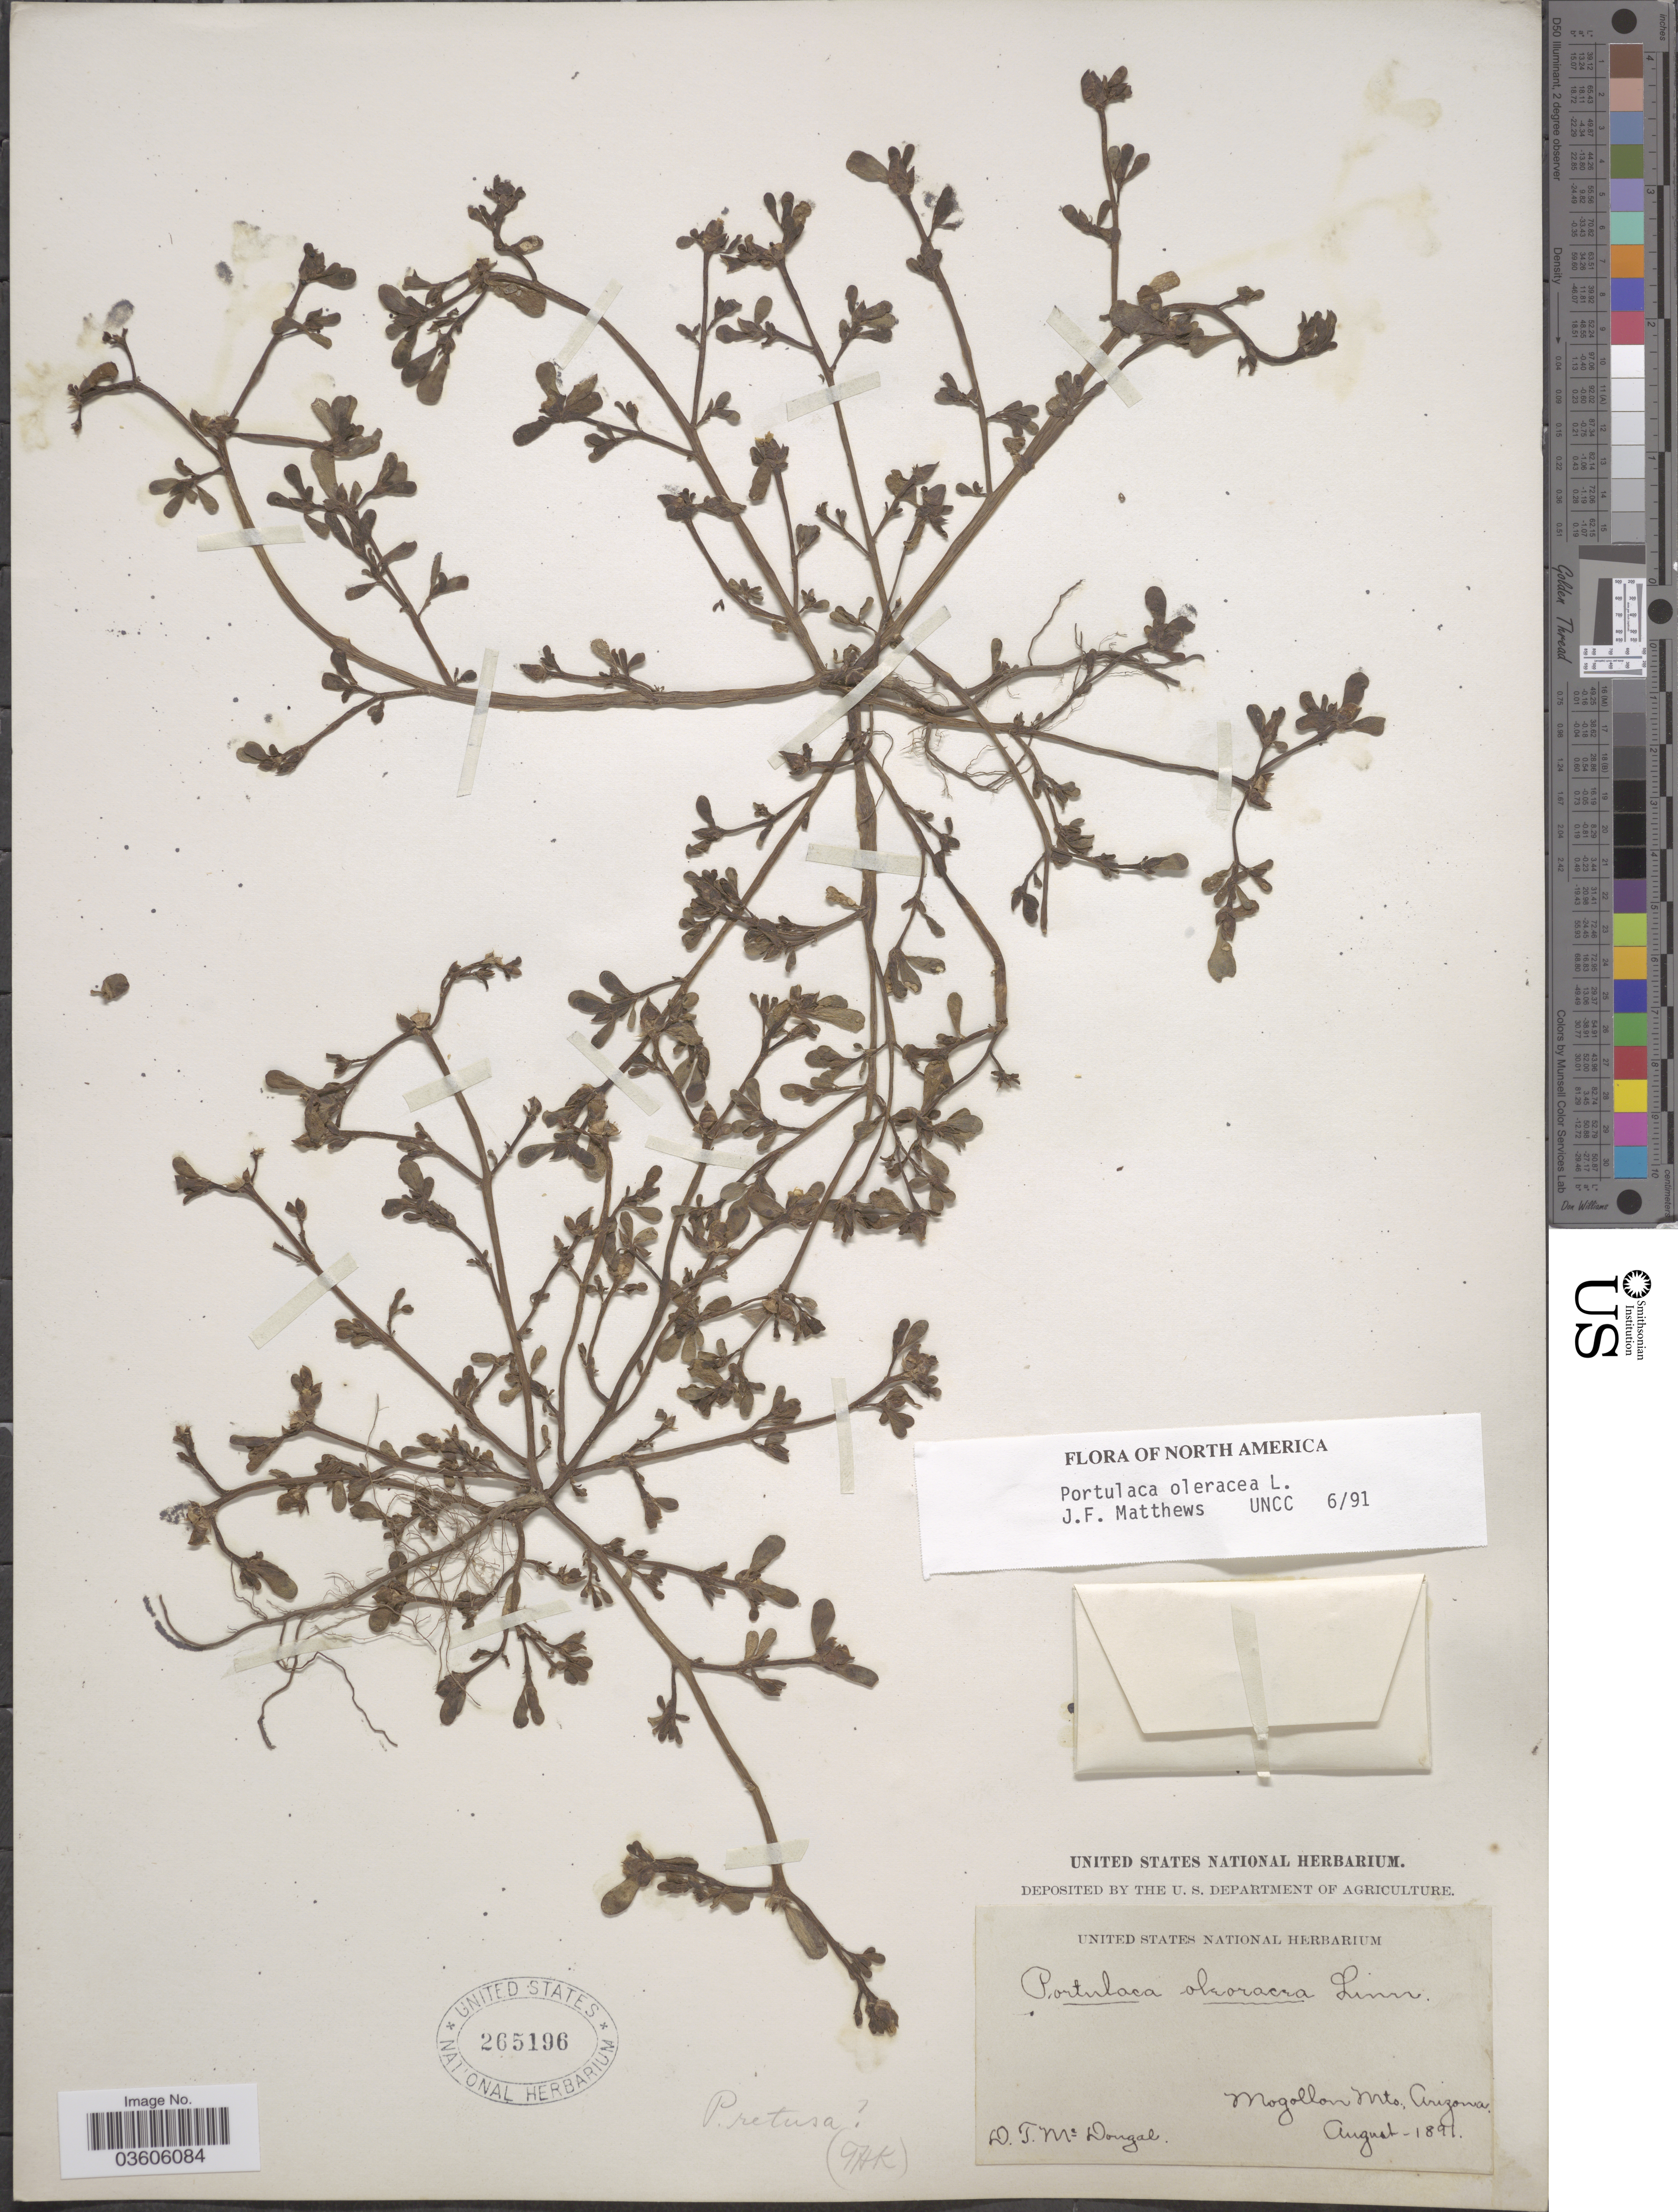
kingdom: Plantae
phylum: Tracheophyta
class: Magnoliopsida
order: Caryophyllales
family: Portulacaceae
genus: Portulaca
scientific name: Portulaca oleracea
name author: L.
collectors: D. McDougal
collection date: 1891-08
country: United States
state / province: Arizona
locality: Mogollon Mts.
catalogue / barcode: US 265196